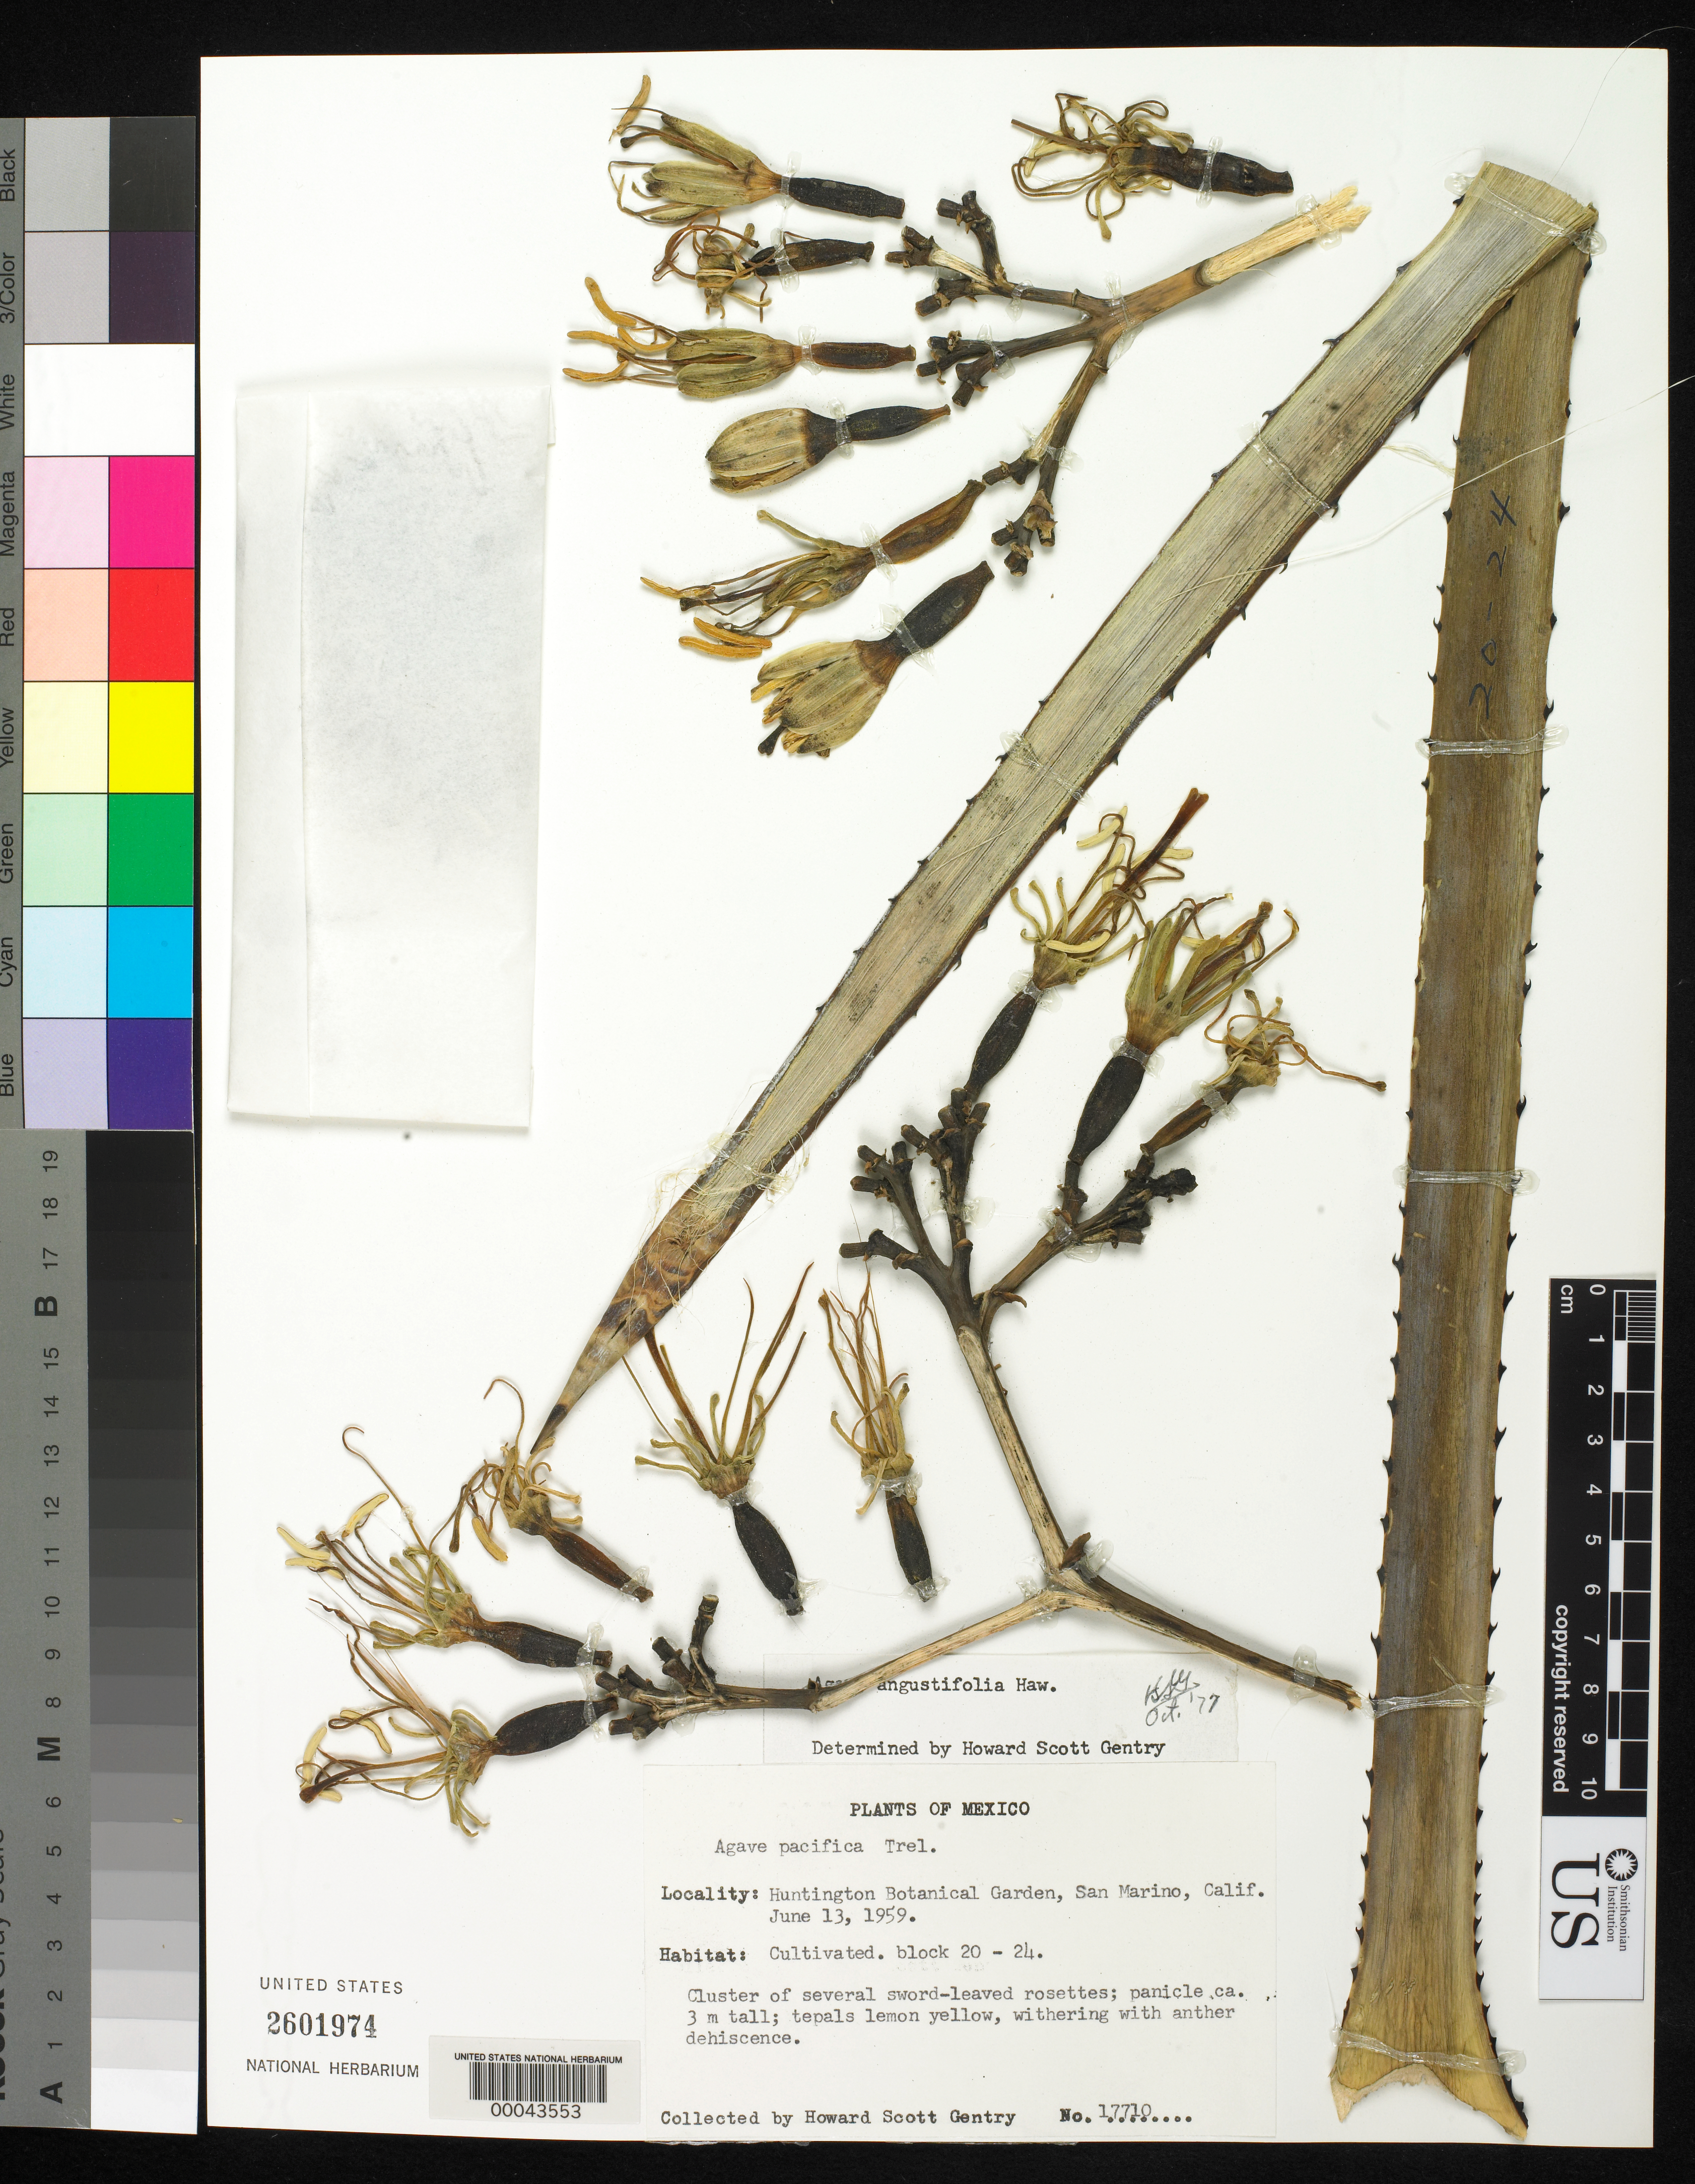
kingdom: Plantae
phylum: Tracheophyta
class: Liliopsida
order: Asparagales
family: Asparagaceae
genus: Agave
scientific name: Agave angustifolia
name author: Haw.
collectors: H. S. Gentry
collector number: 17710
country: Mexico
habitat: Cultivated, block 20-24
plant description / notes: Cultivated at Huntington Botanical Garden, San Marino, CA. Cluster of several sword-leaved rosettes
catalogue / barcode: US 2601974